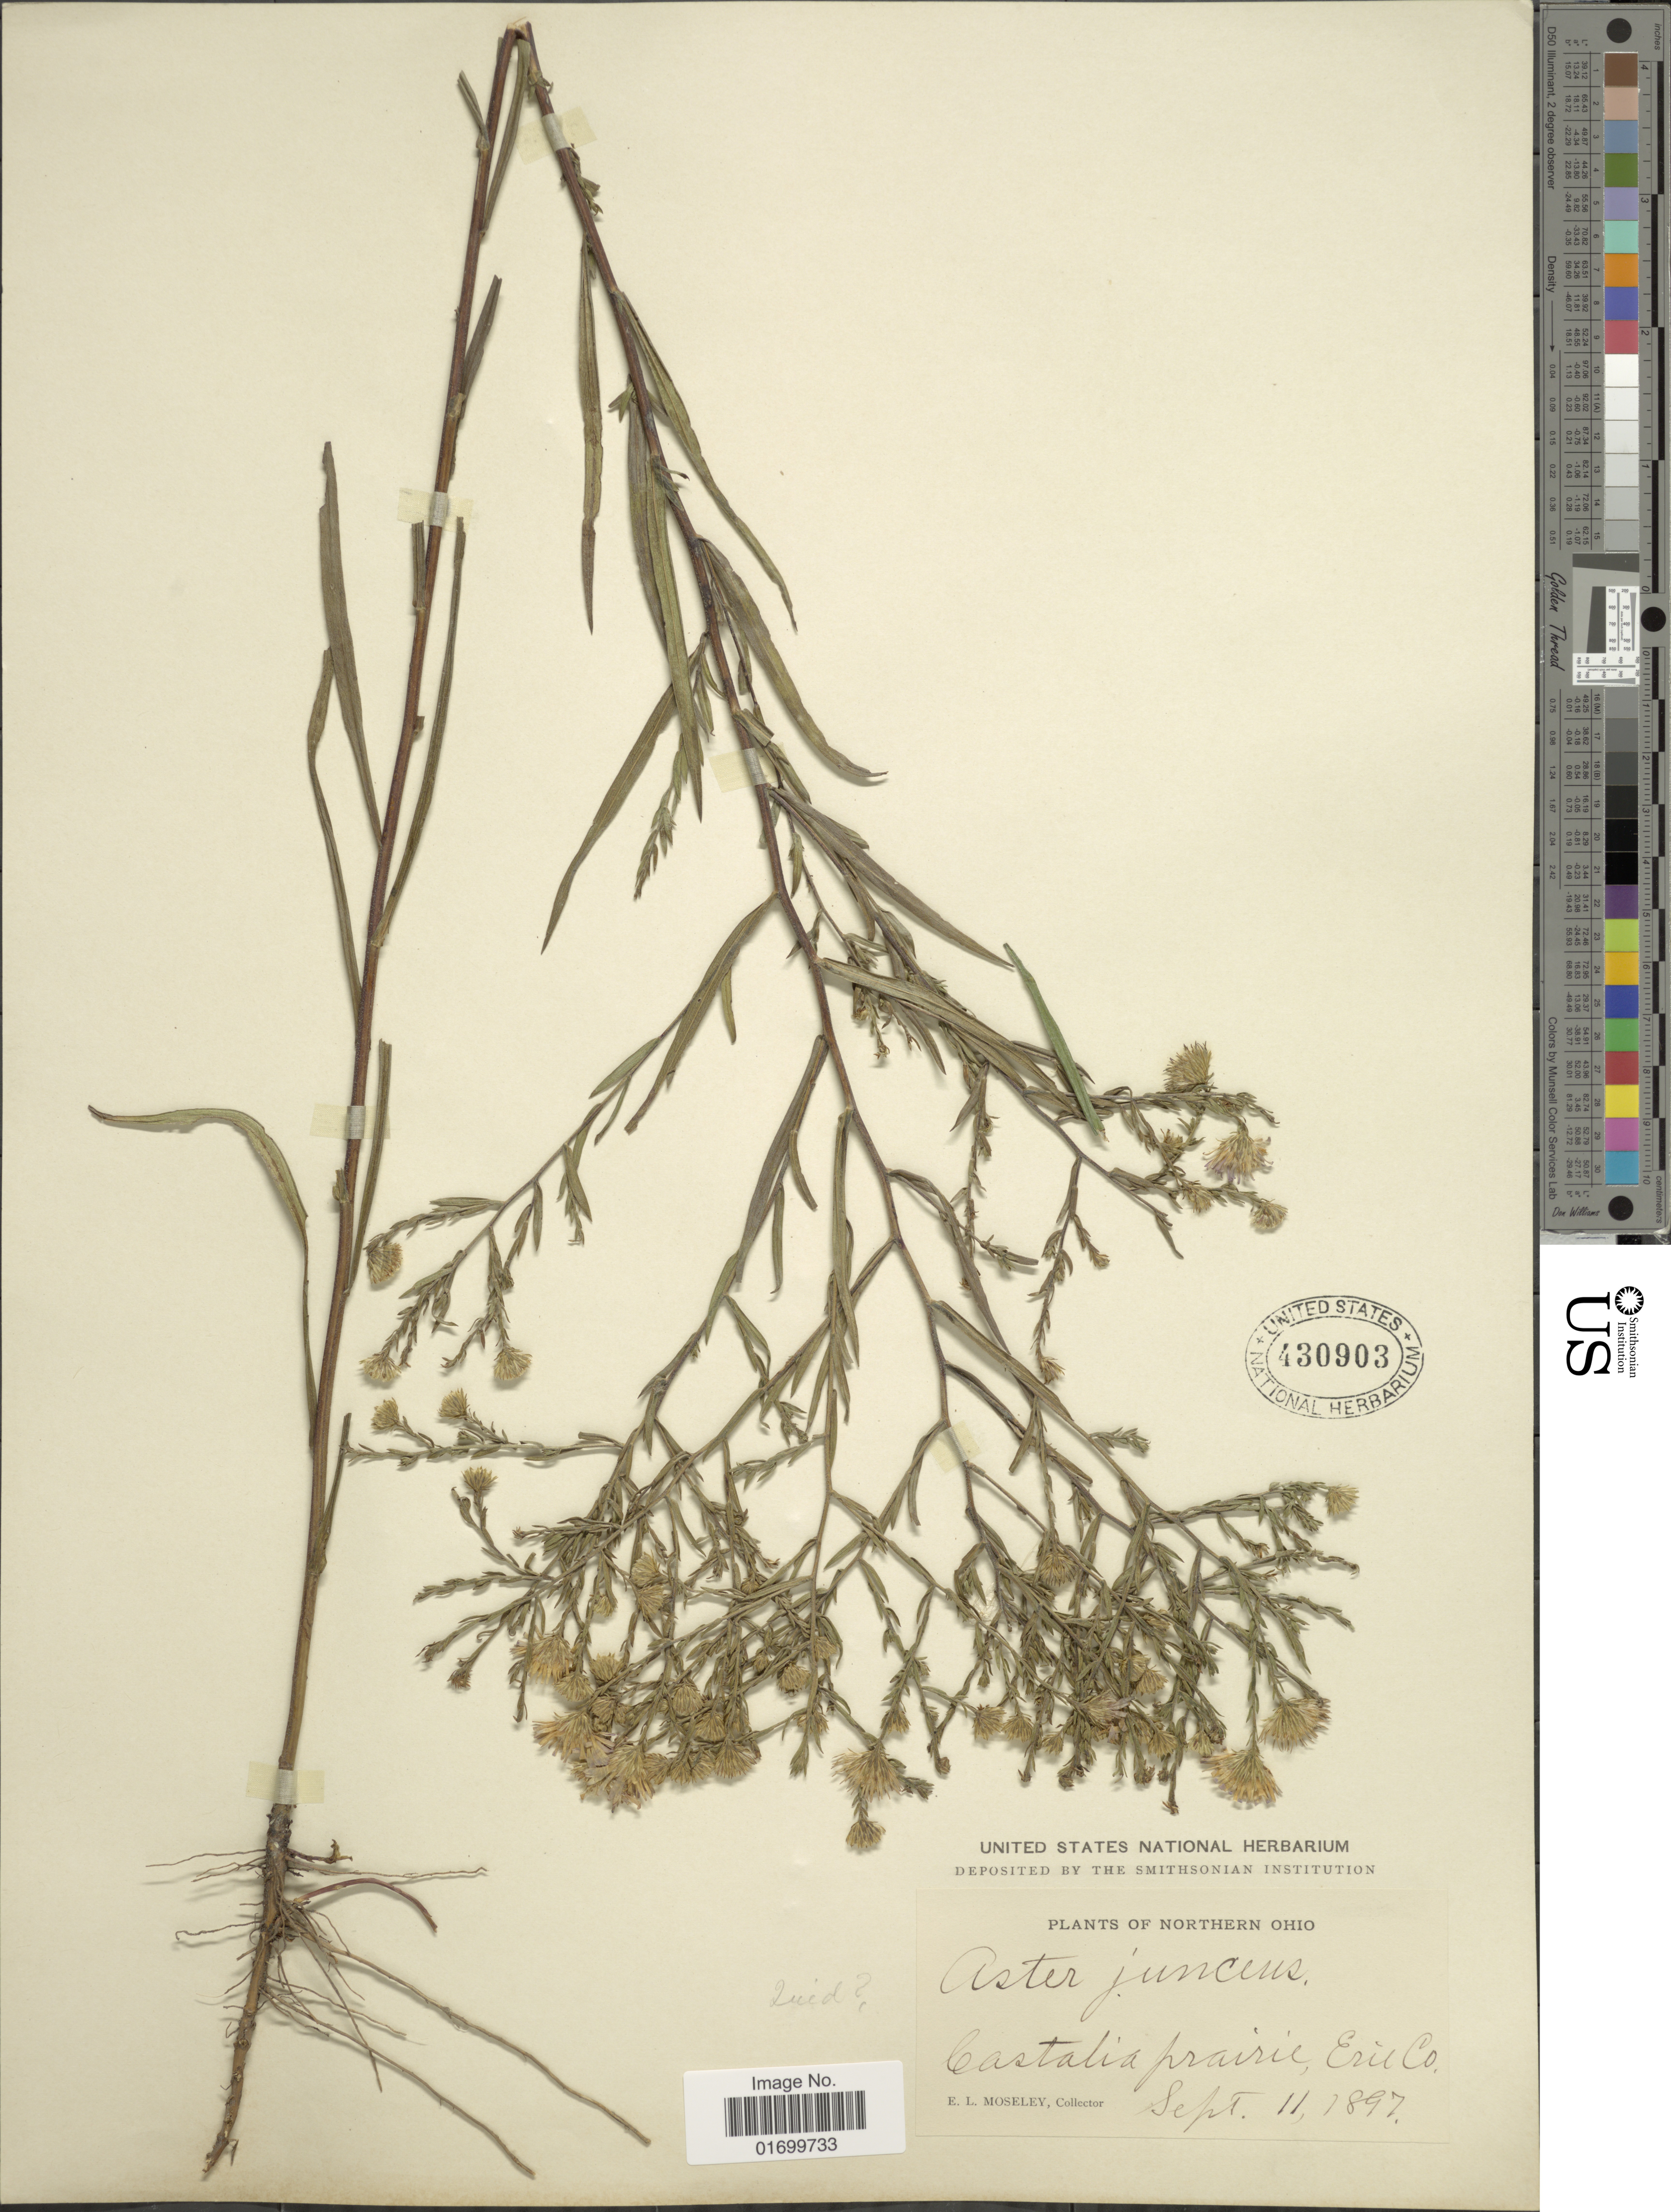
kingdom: Plantae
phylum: Tracheophyta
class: Magnoliopsida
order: Asterales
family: Asteraceae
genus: Symphyotrichum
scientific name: Symphyotrichum boreale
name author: (Torr. & A. Gray) Á. Löve & D. Löve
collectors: E. Moseley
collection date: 1897-09-11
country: United States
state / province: Ohio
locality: Northern Ohio. Castalia prairie, Erie Co.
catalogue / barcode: US 430903